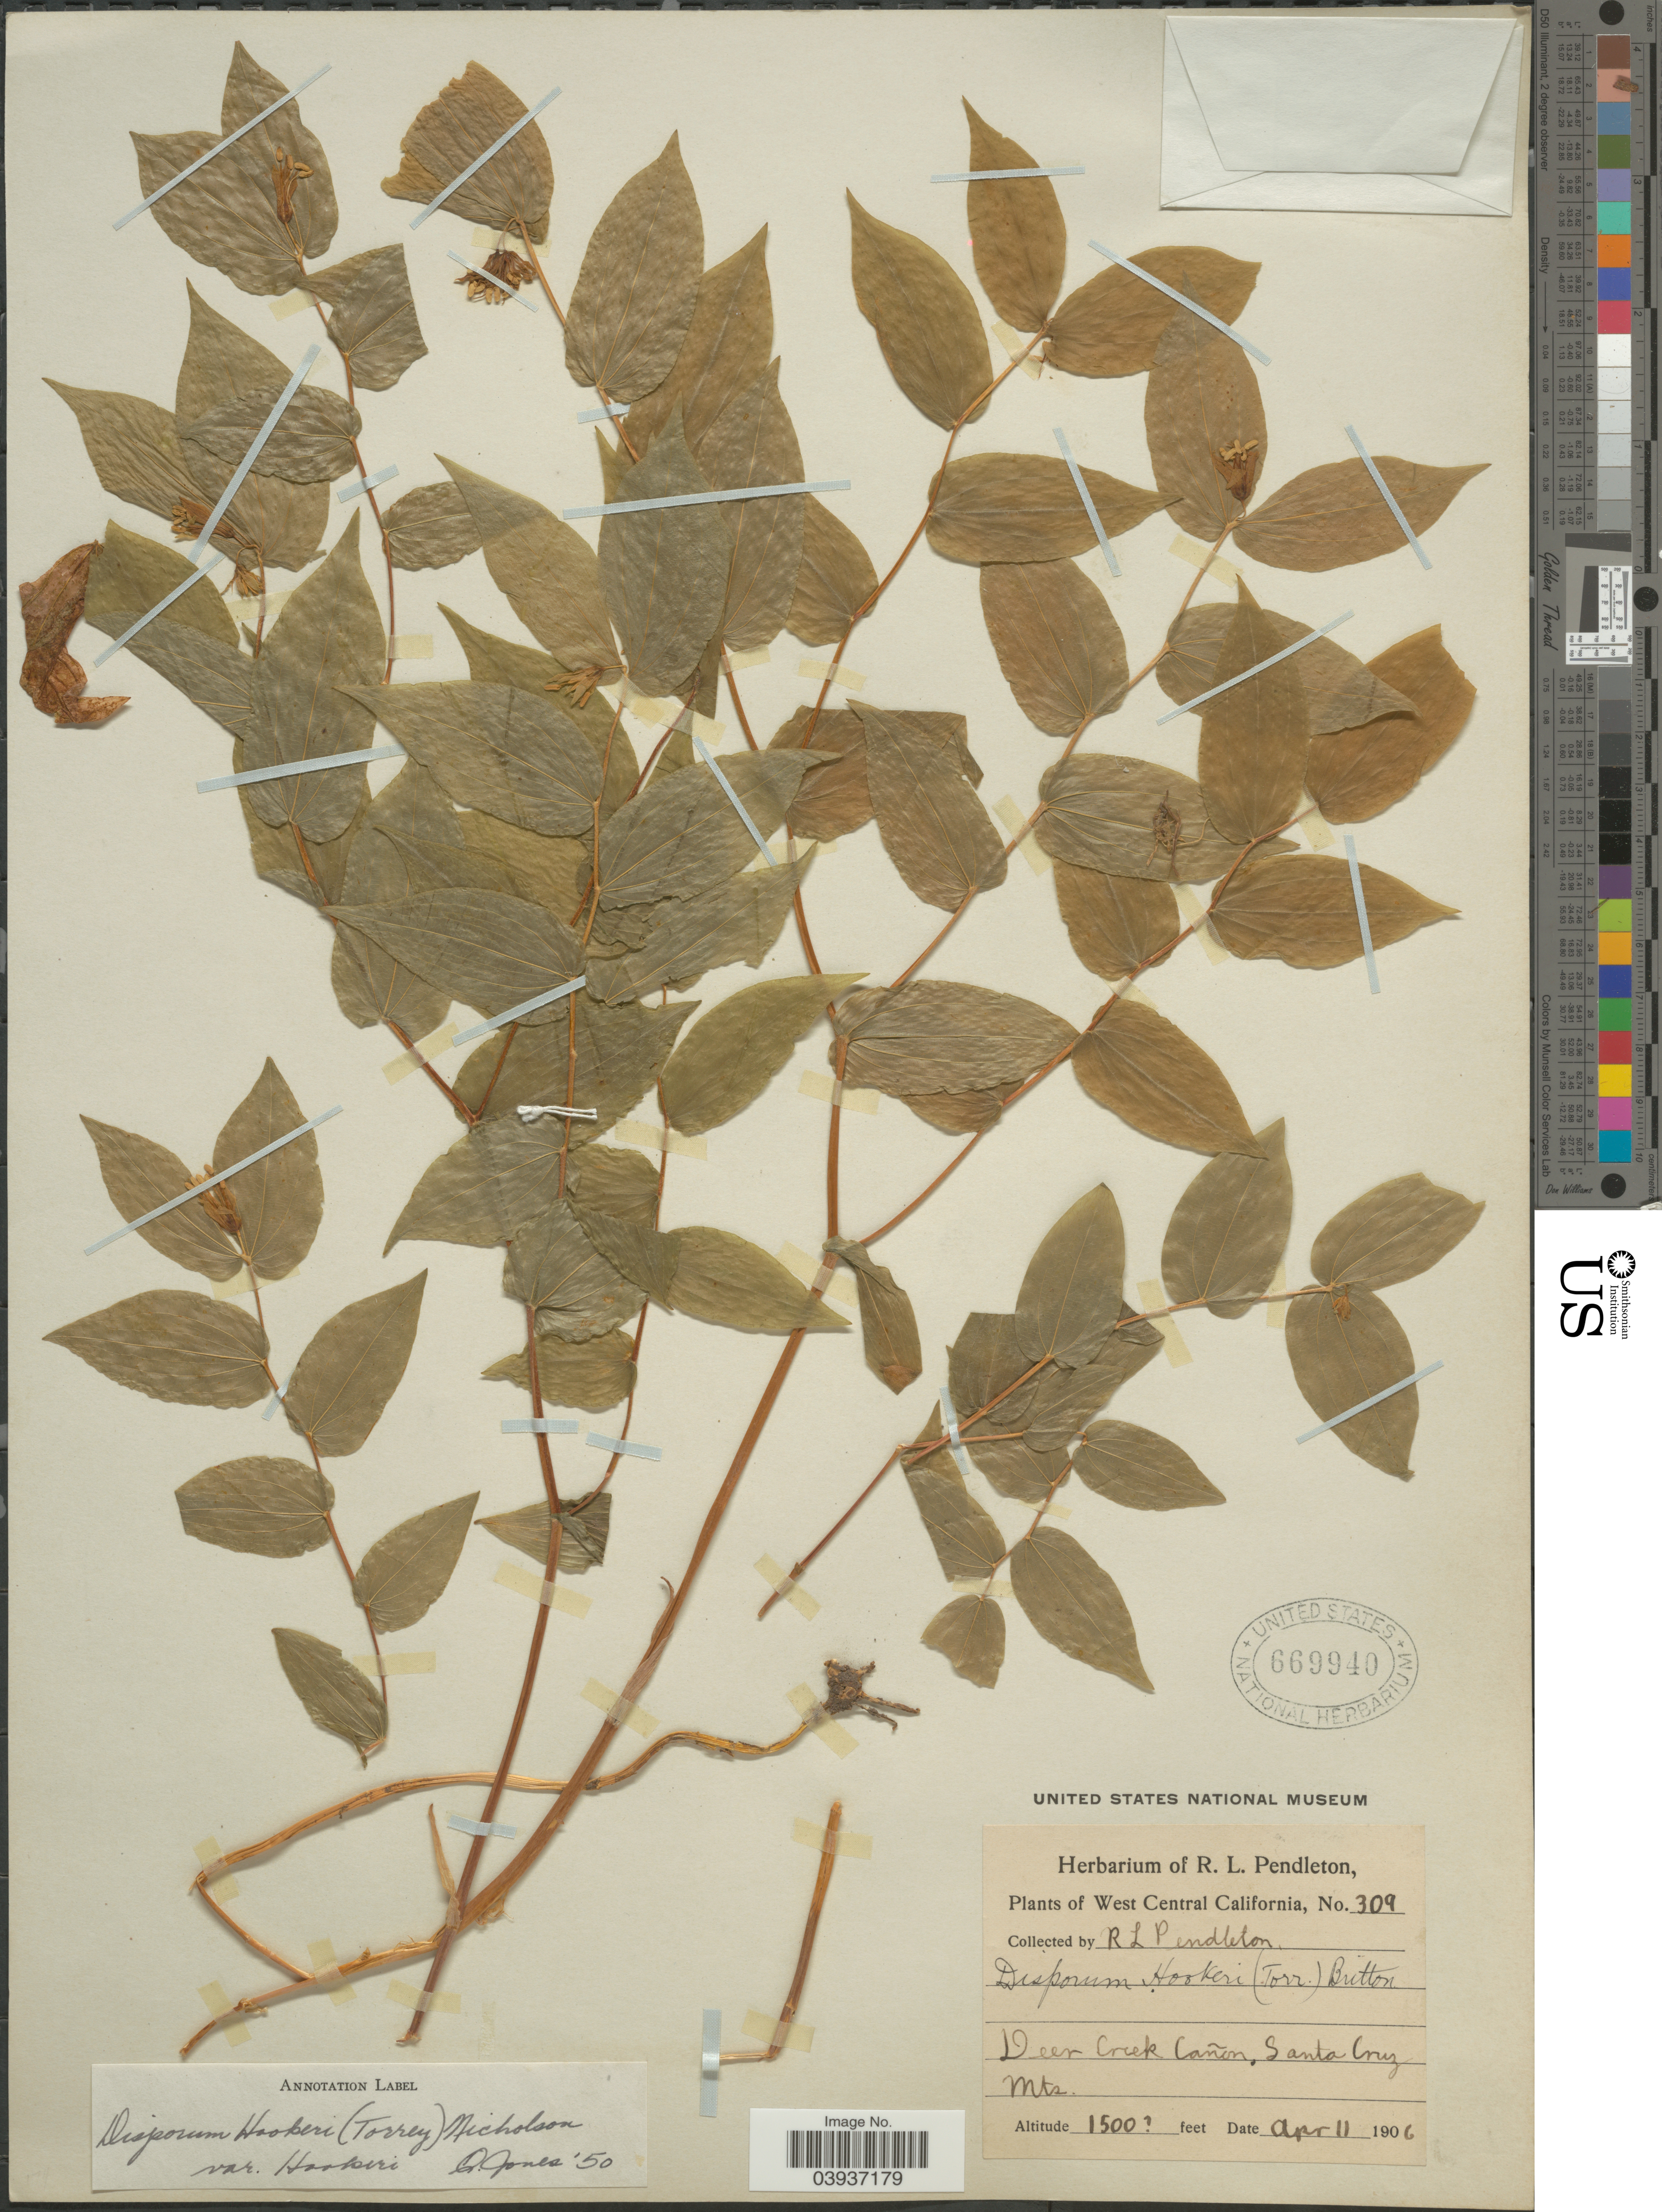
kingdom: Plantae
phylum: Tracheophyta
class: Liliopsida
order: Liliales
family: Colchicaceae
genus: Disporum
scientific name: Disporum hookeri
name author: (Torr.) G. Nicholson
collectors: R. Pendleton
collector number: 309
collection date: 1906-04-11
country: United States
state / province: California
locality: West Central California. Deer Creek Cañon, Santa Cruz Mts.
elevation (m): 457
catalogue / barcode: US 669940